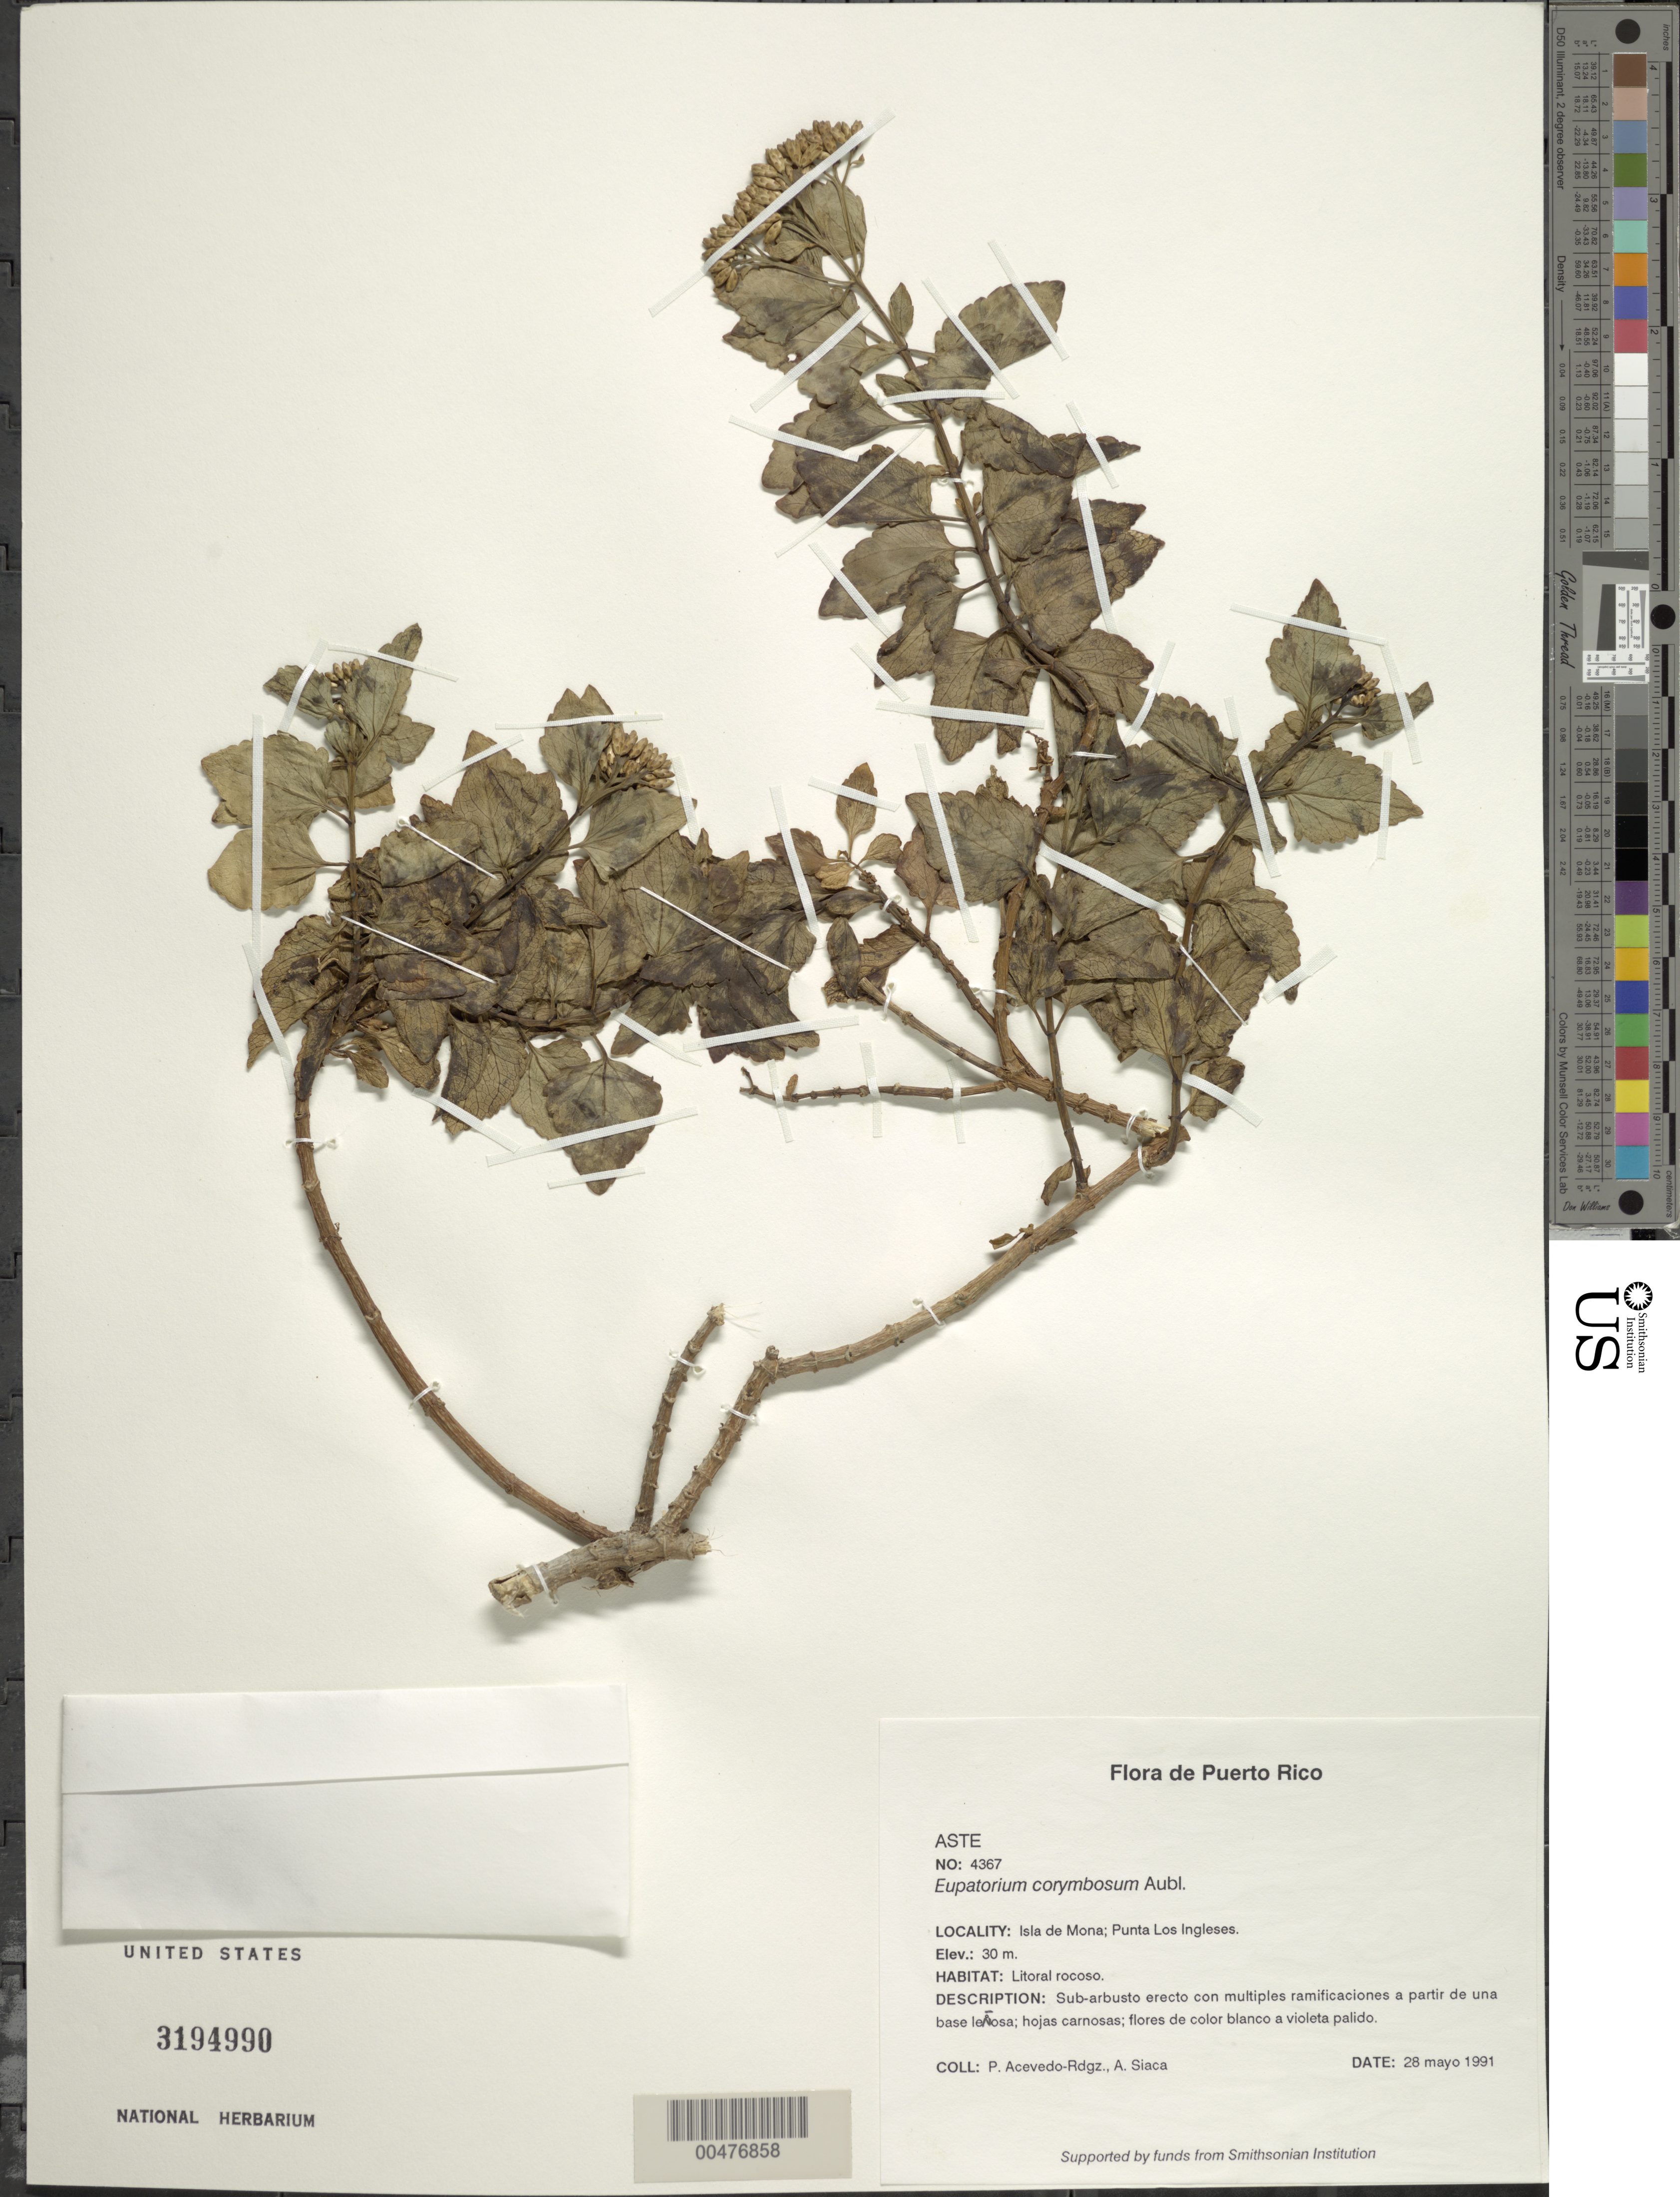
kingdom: Plantae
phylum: Tracheophyta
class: Magnoliopsida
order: Asterales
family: Asteraceae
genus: Chromolaena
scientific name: Chromolaena corymbosa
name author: (Aubl.) R.M. King & H. Rob.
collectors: P. Acevedo-Rodr. & A. Siaca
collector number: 4367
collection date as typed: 28 May 1991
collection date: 1991-05-28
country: Puerto Rico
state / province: Mayaguëz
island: Mona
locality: Isla de Mona; Punta Los Ingleses.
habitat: Litoral rocoso.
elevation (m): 30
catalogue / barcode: US 3194990